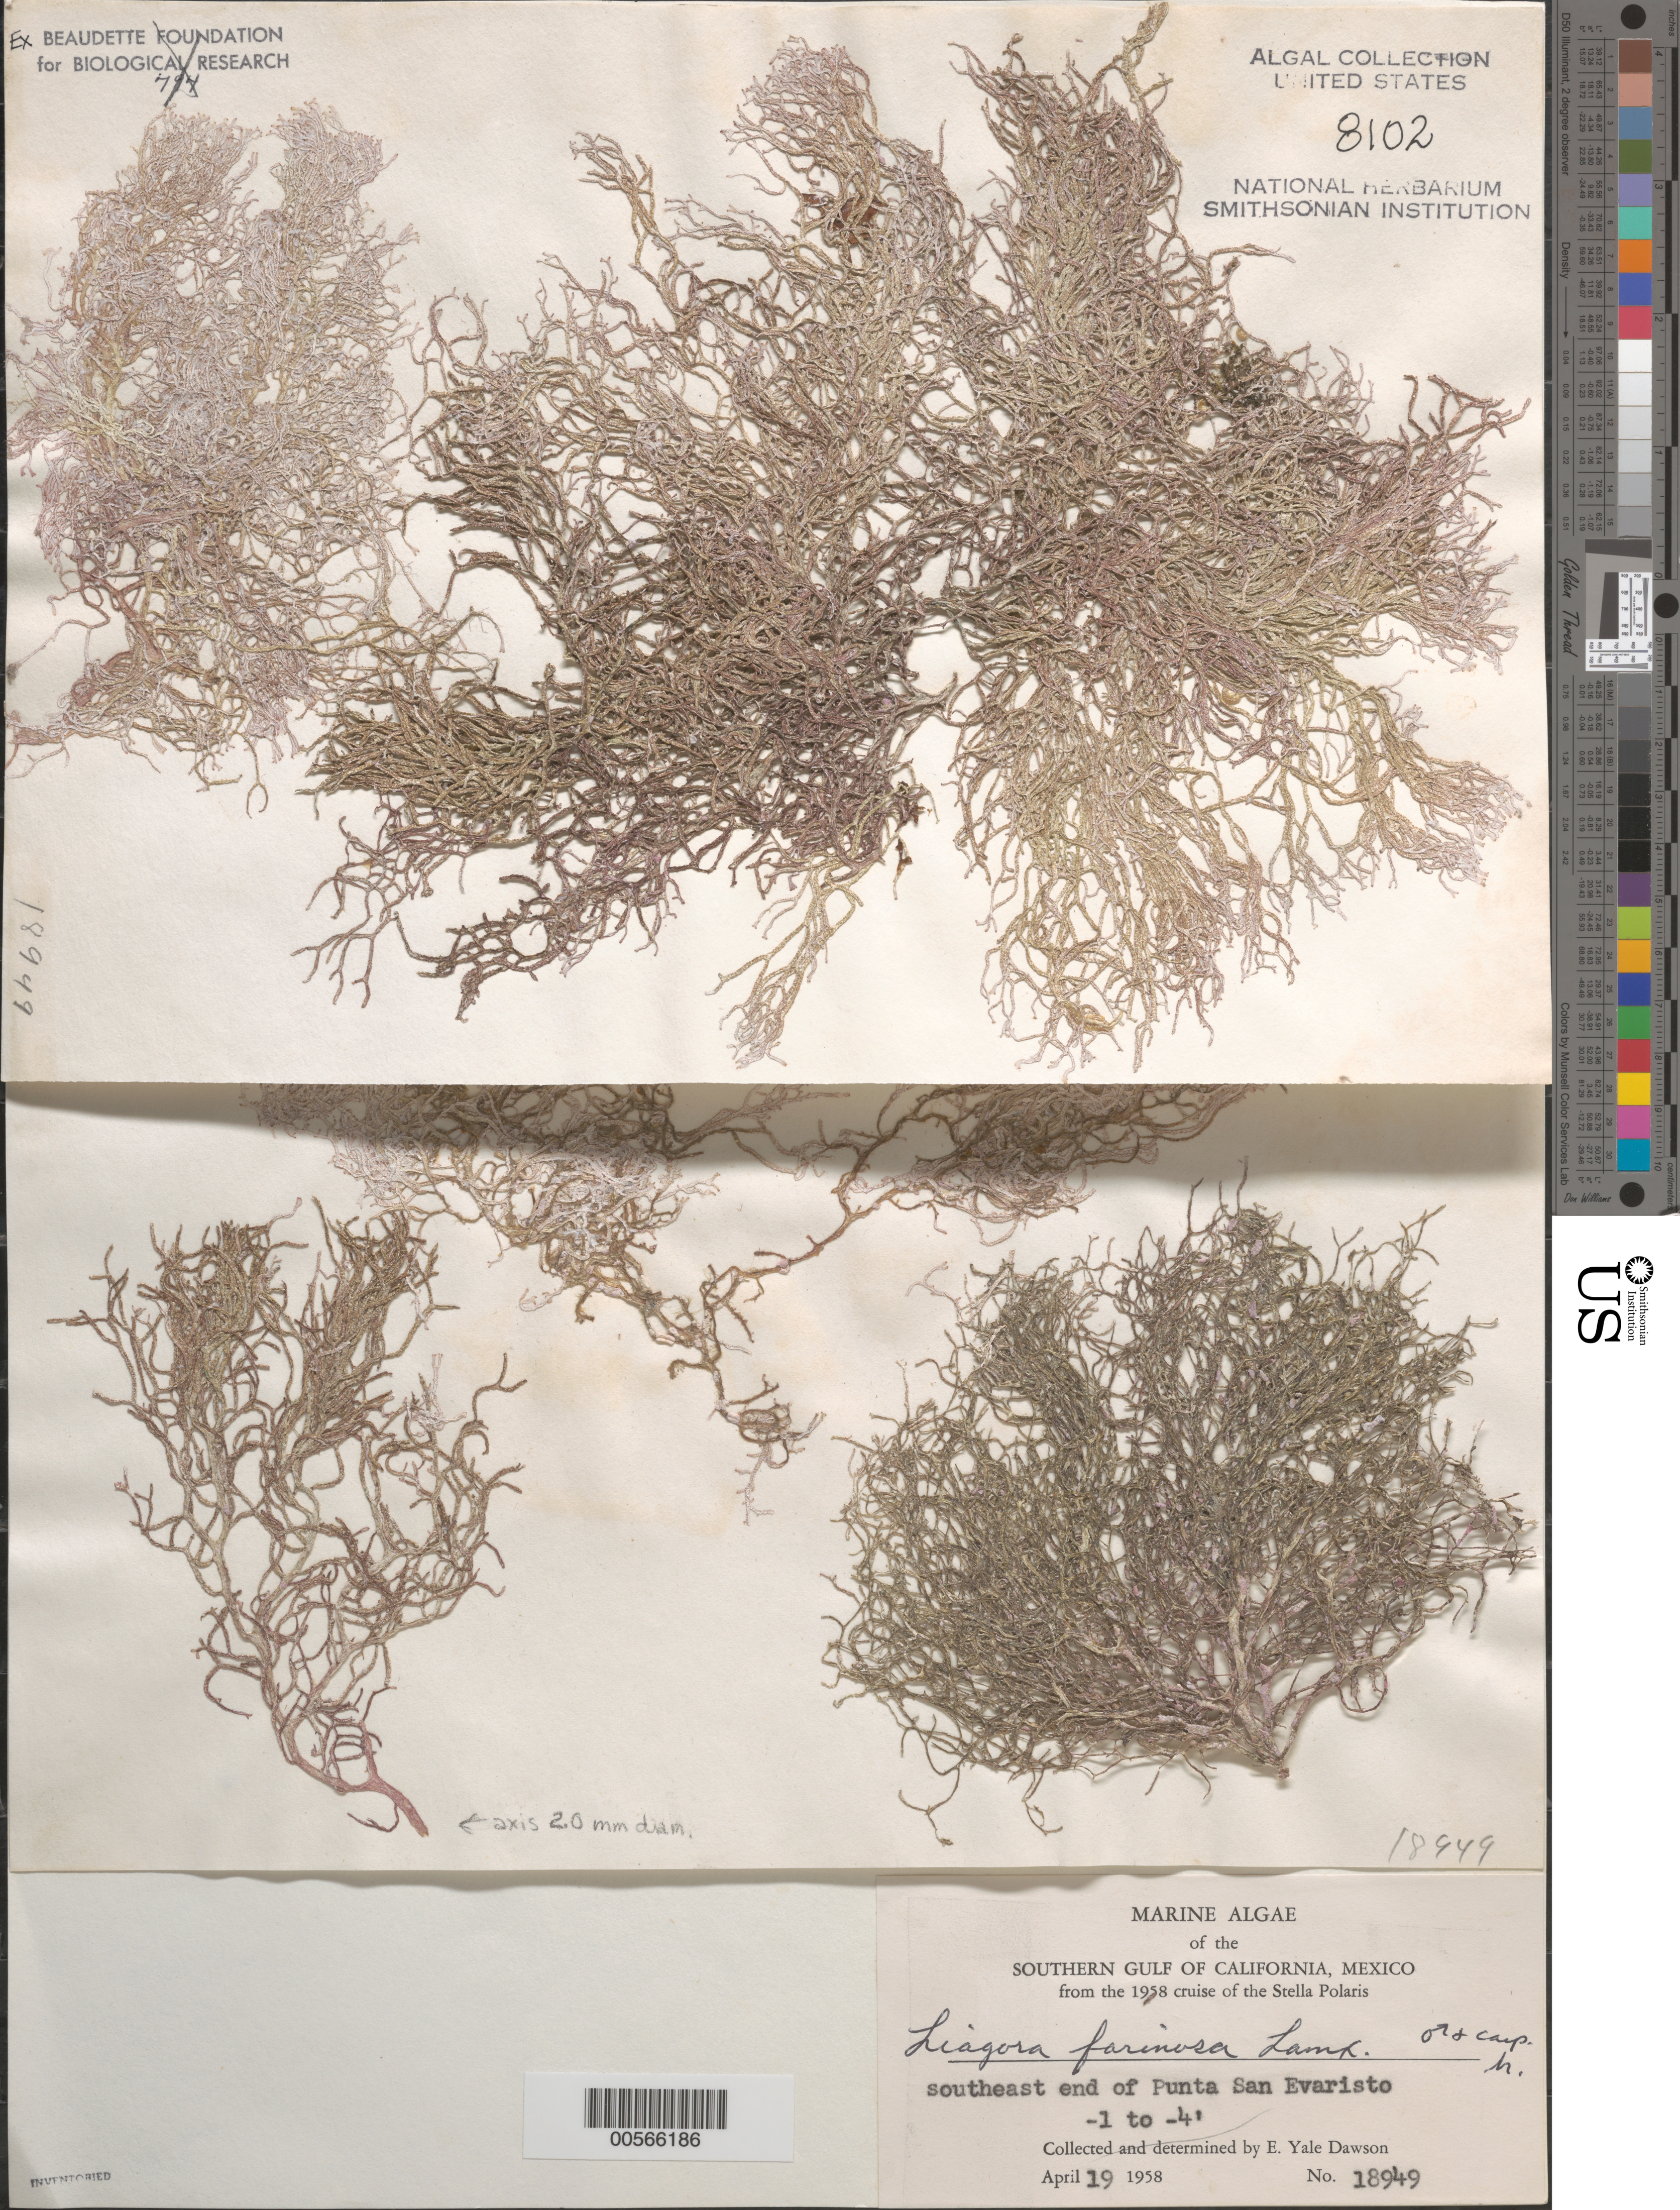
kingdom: Plantae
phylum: Rhodophyta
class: Florideophyceae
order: Nemaliales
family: Liagoraceae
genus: Liagora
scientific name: Liagora farinosa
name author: J.V.Lamouroux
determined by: Dawson, E. Y.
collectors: E. Y. Dawson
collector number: EYD 18949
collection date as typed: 19 Apr 1958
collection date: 1958-04-19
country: Mexico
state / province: Baja California Sur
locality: Punta San Evaristo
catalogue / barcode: US 8102